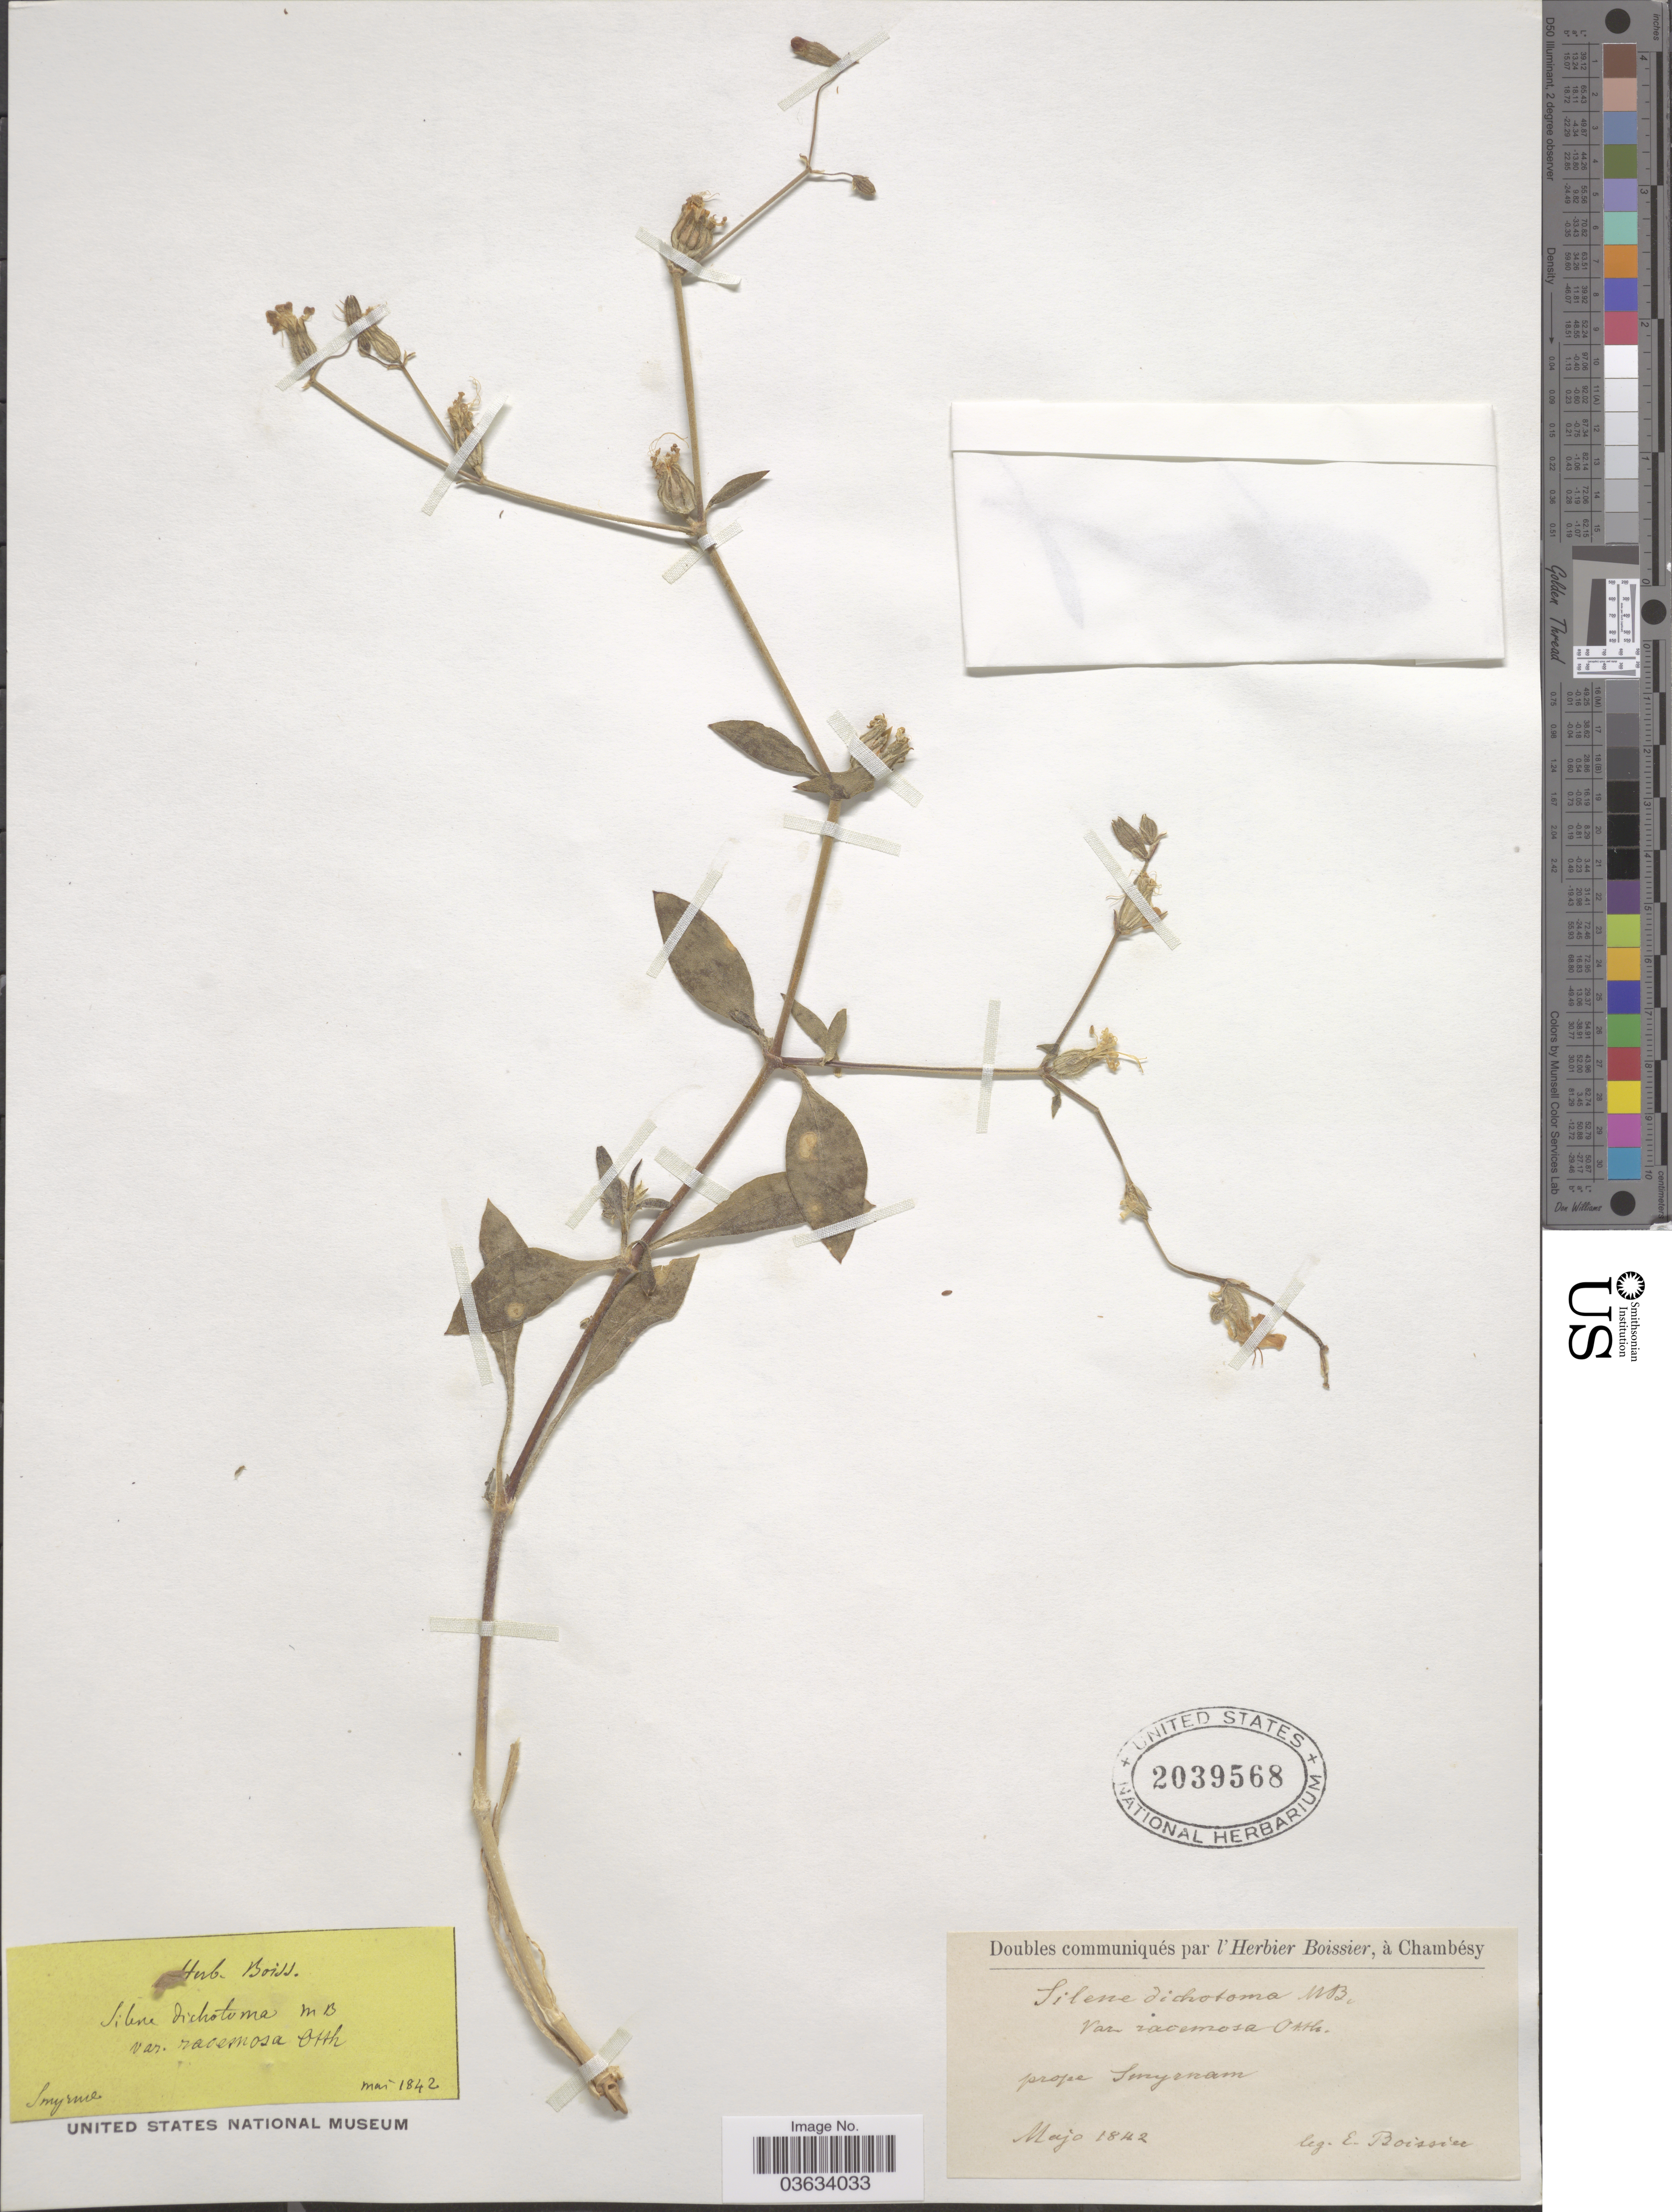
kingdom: Plantae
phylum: Tracheophyta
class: Magnoliopsida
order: Caryophyllales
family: Caryophyllaceae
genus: Silene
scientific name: Silene dichotoma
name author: Ehrh.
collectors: P. Boissier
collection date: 1842-05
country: Turkey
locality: Prope Smyrnam. Smyrme.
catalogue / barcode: US 2039568